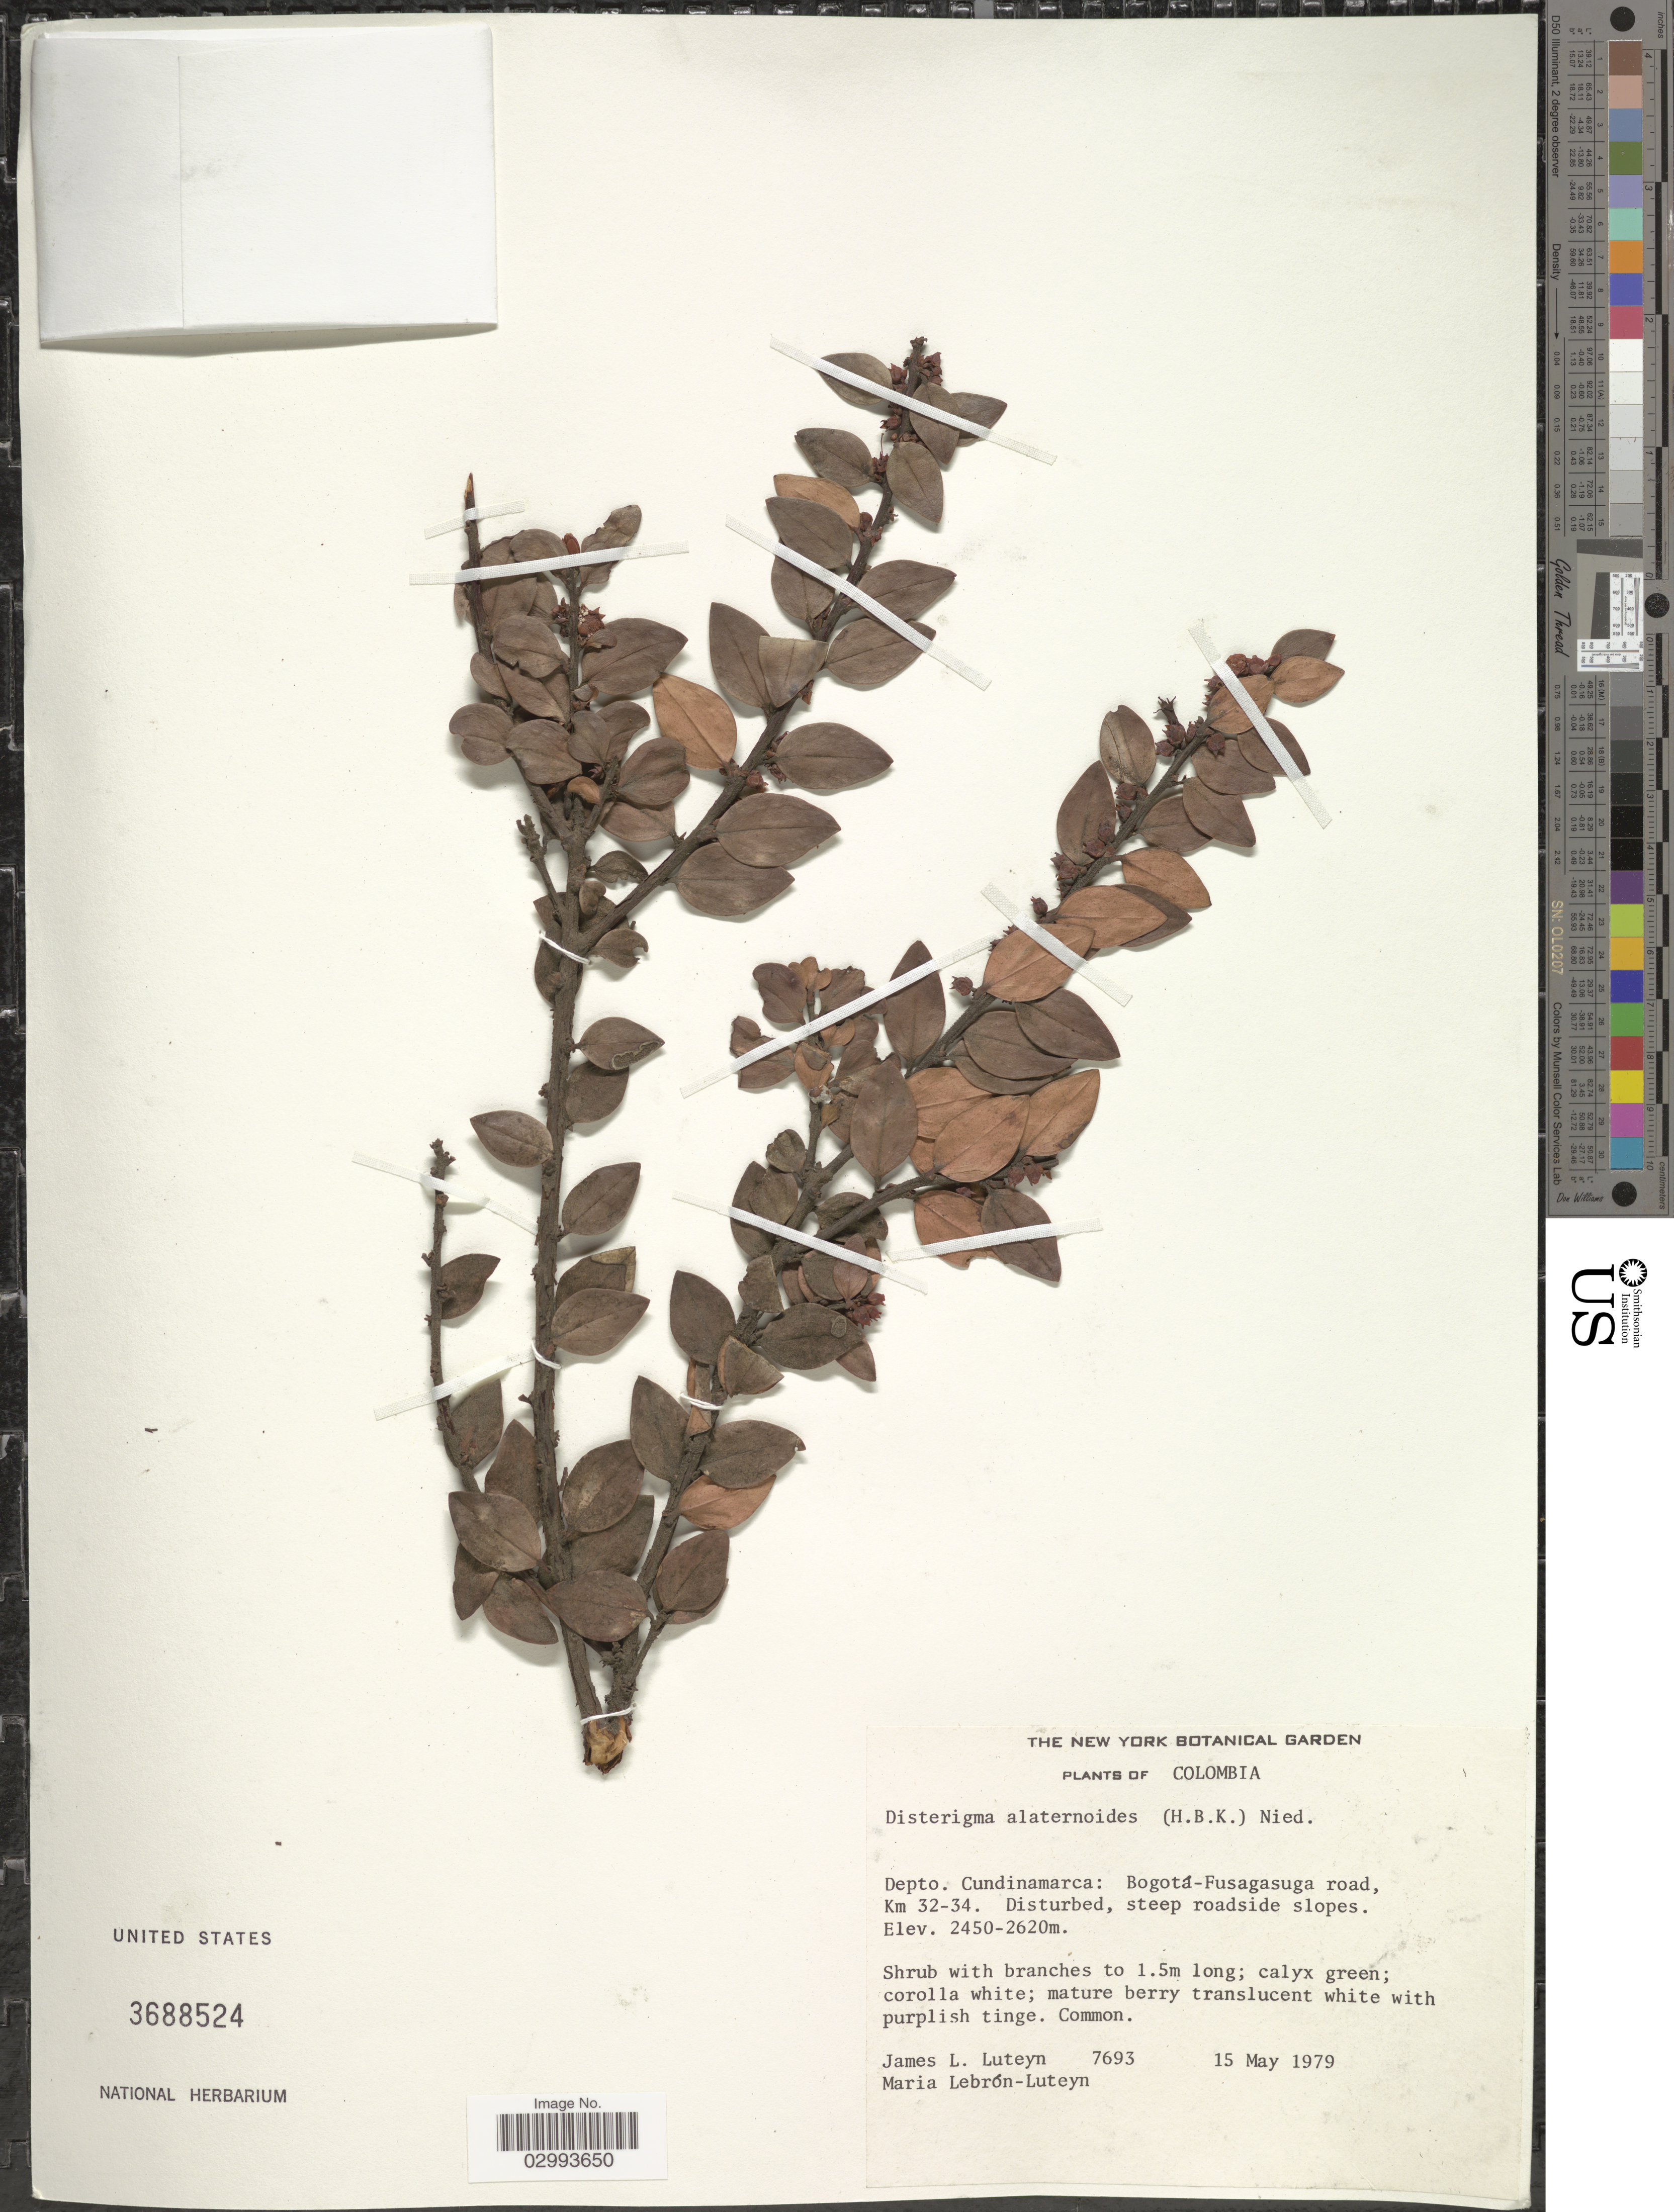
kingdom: Plantae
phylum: Tracheophyta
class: Magnoliopsida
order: Ericales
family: Ericaceae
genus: Disterigma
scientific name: Disterigma alaternoides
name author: (Kunth) Nied.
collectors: J. L. Luteyn & M. L. Lebrón-Luteyn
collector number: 7693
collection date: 1979-05-15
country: Colombia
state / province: Cundinamarca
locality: Depto. Cundinamarca: Bogotá-Fusagasuga road, Km 32-34.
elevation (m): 2450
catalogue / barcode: US 3688524